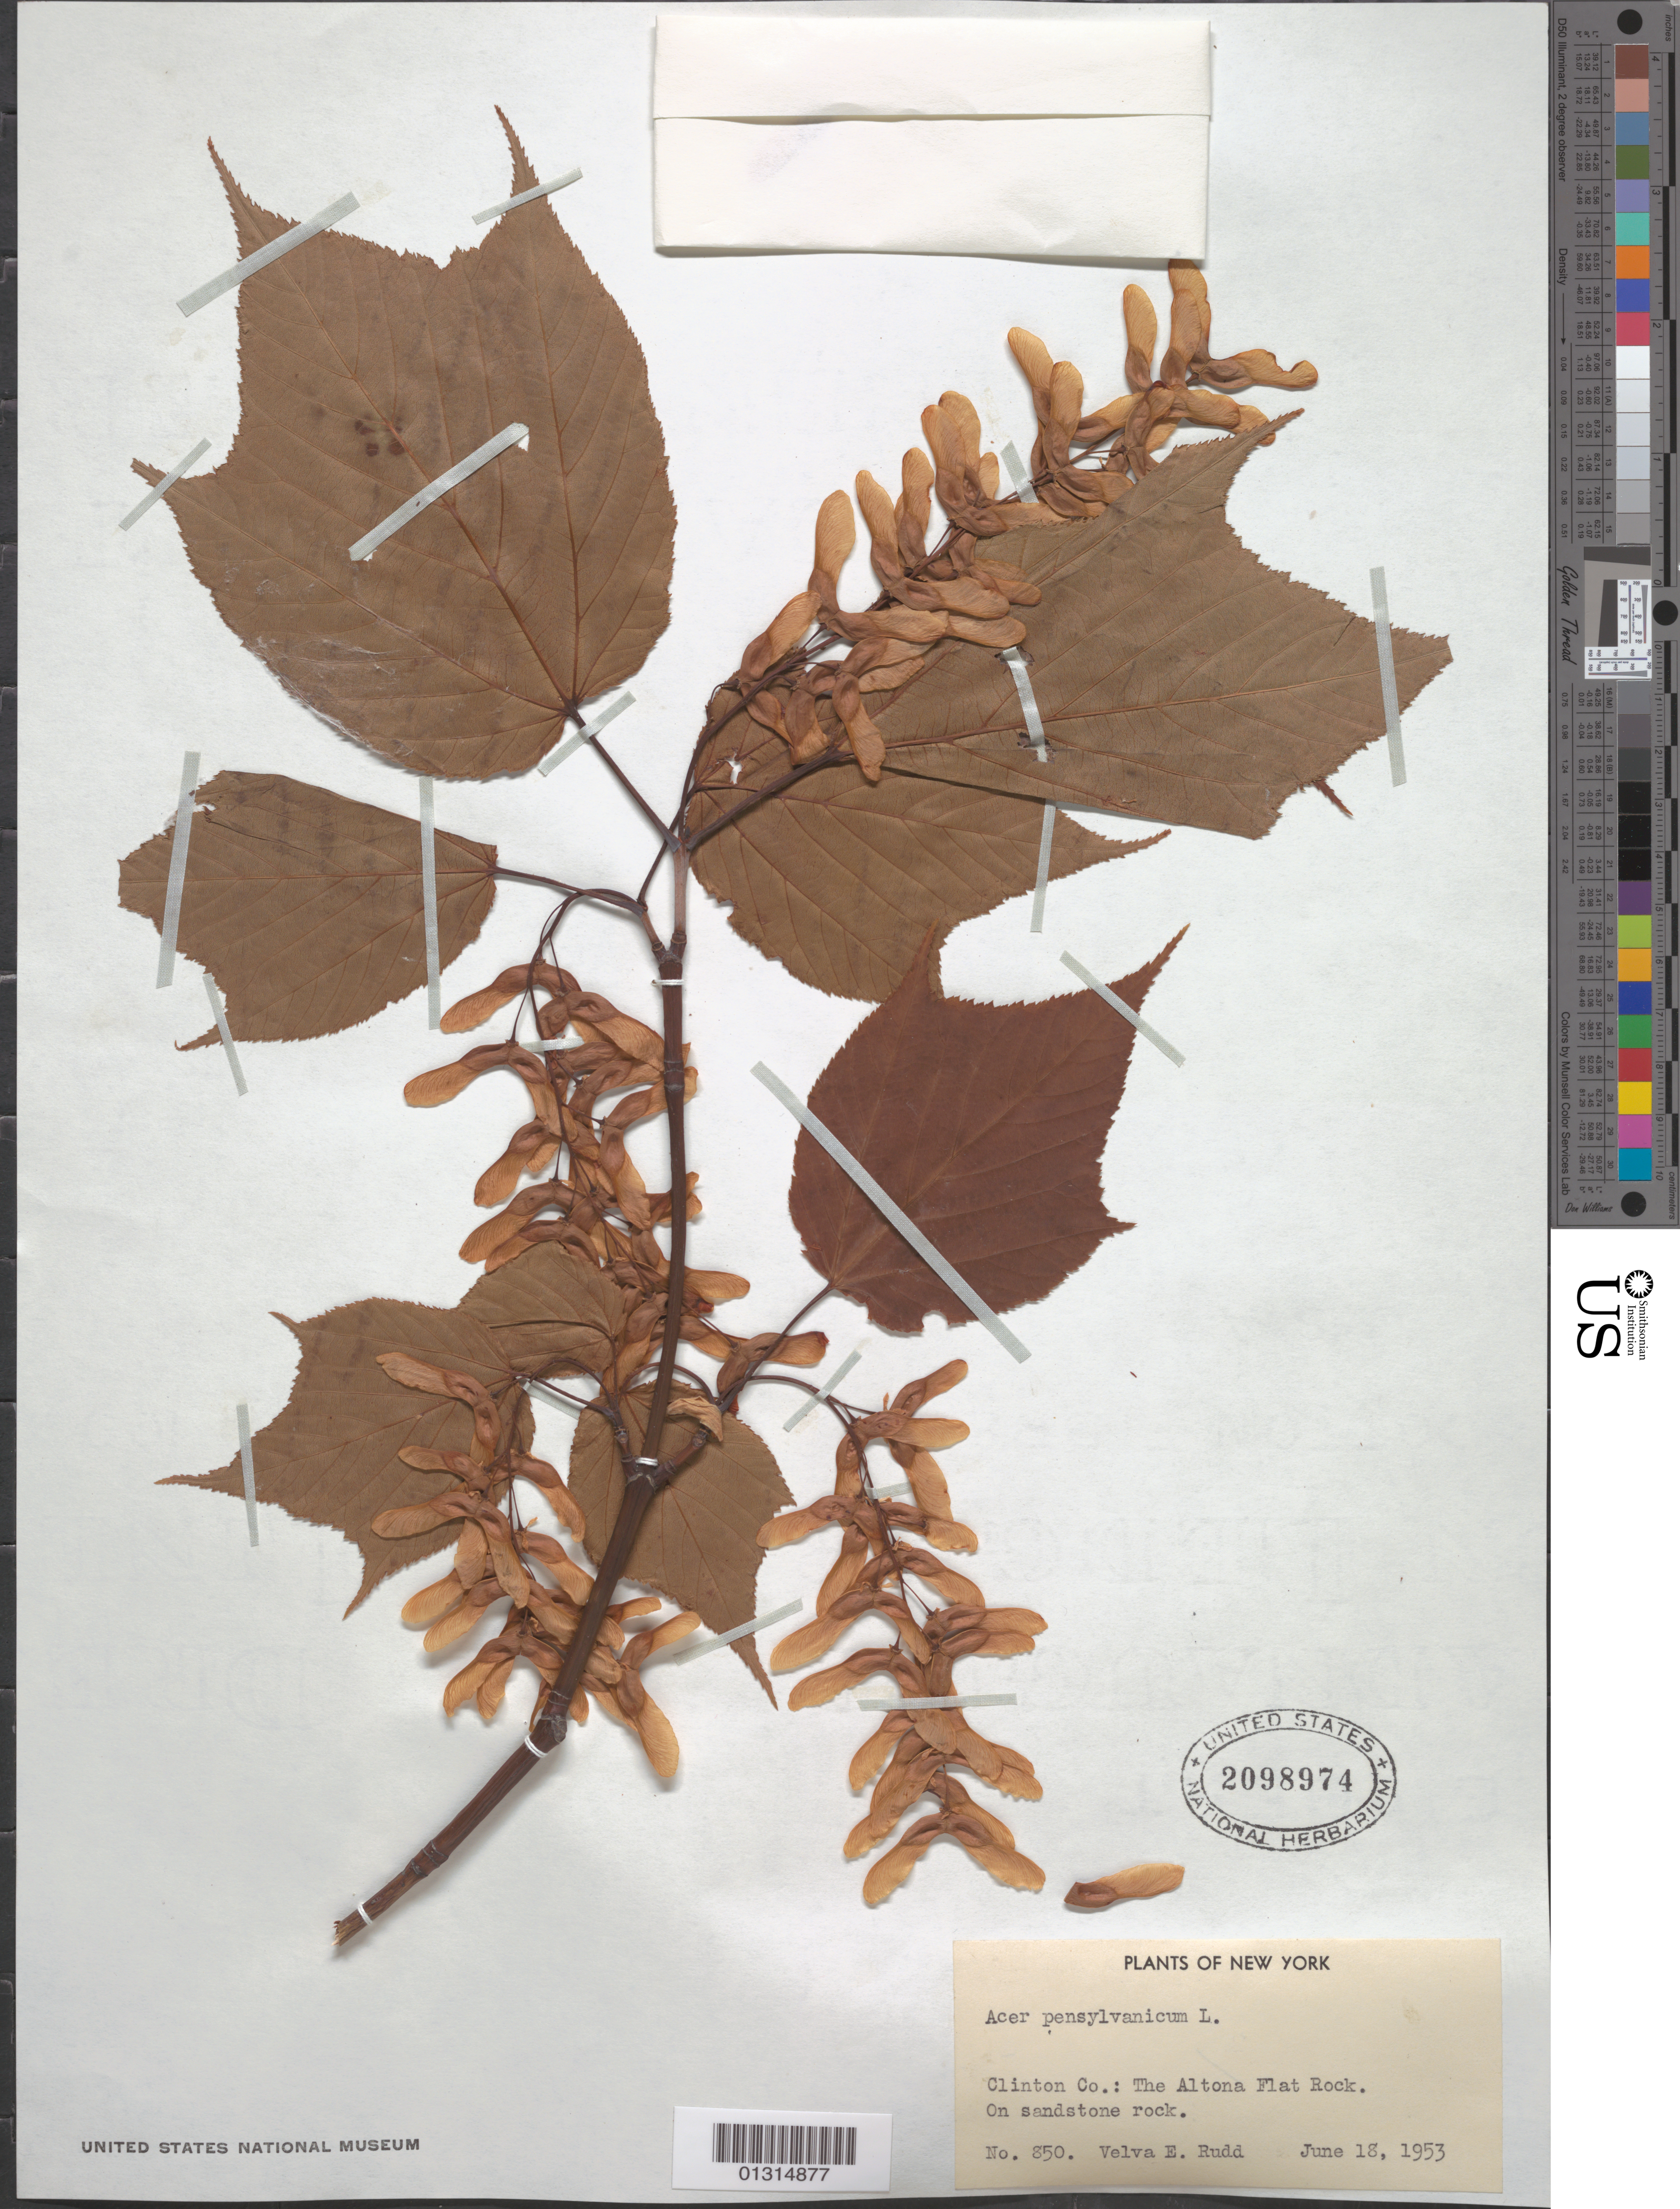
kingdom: Plantae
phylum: Tracheophyta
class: Magnoliopsida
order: Sapindales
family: Sapindaceae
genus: Acer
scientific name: Acer pensylvanicum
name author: L.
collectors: V. E. Rudd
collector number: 850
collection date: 1953-06-18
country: United States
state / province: New York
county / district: Clinton County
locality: Clinton County, the Altona Flat Rock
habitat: On sandstone rock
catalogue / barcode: US 2098974